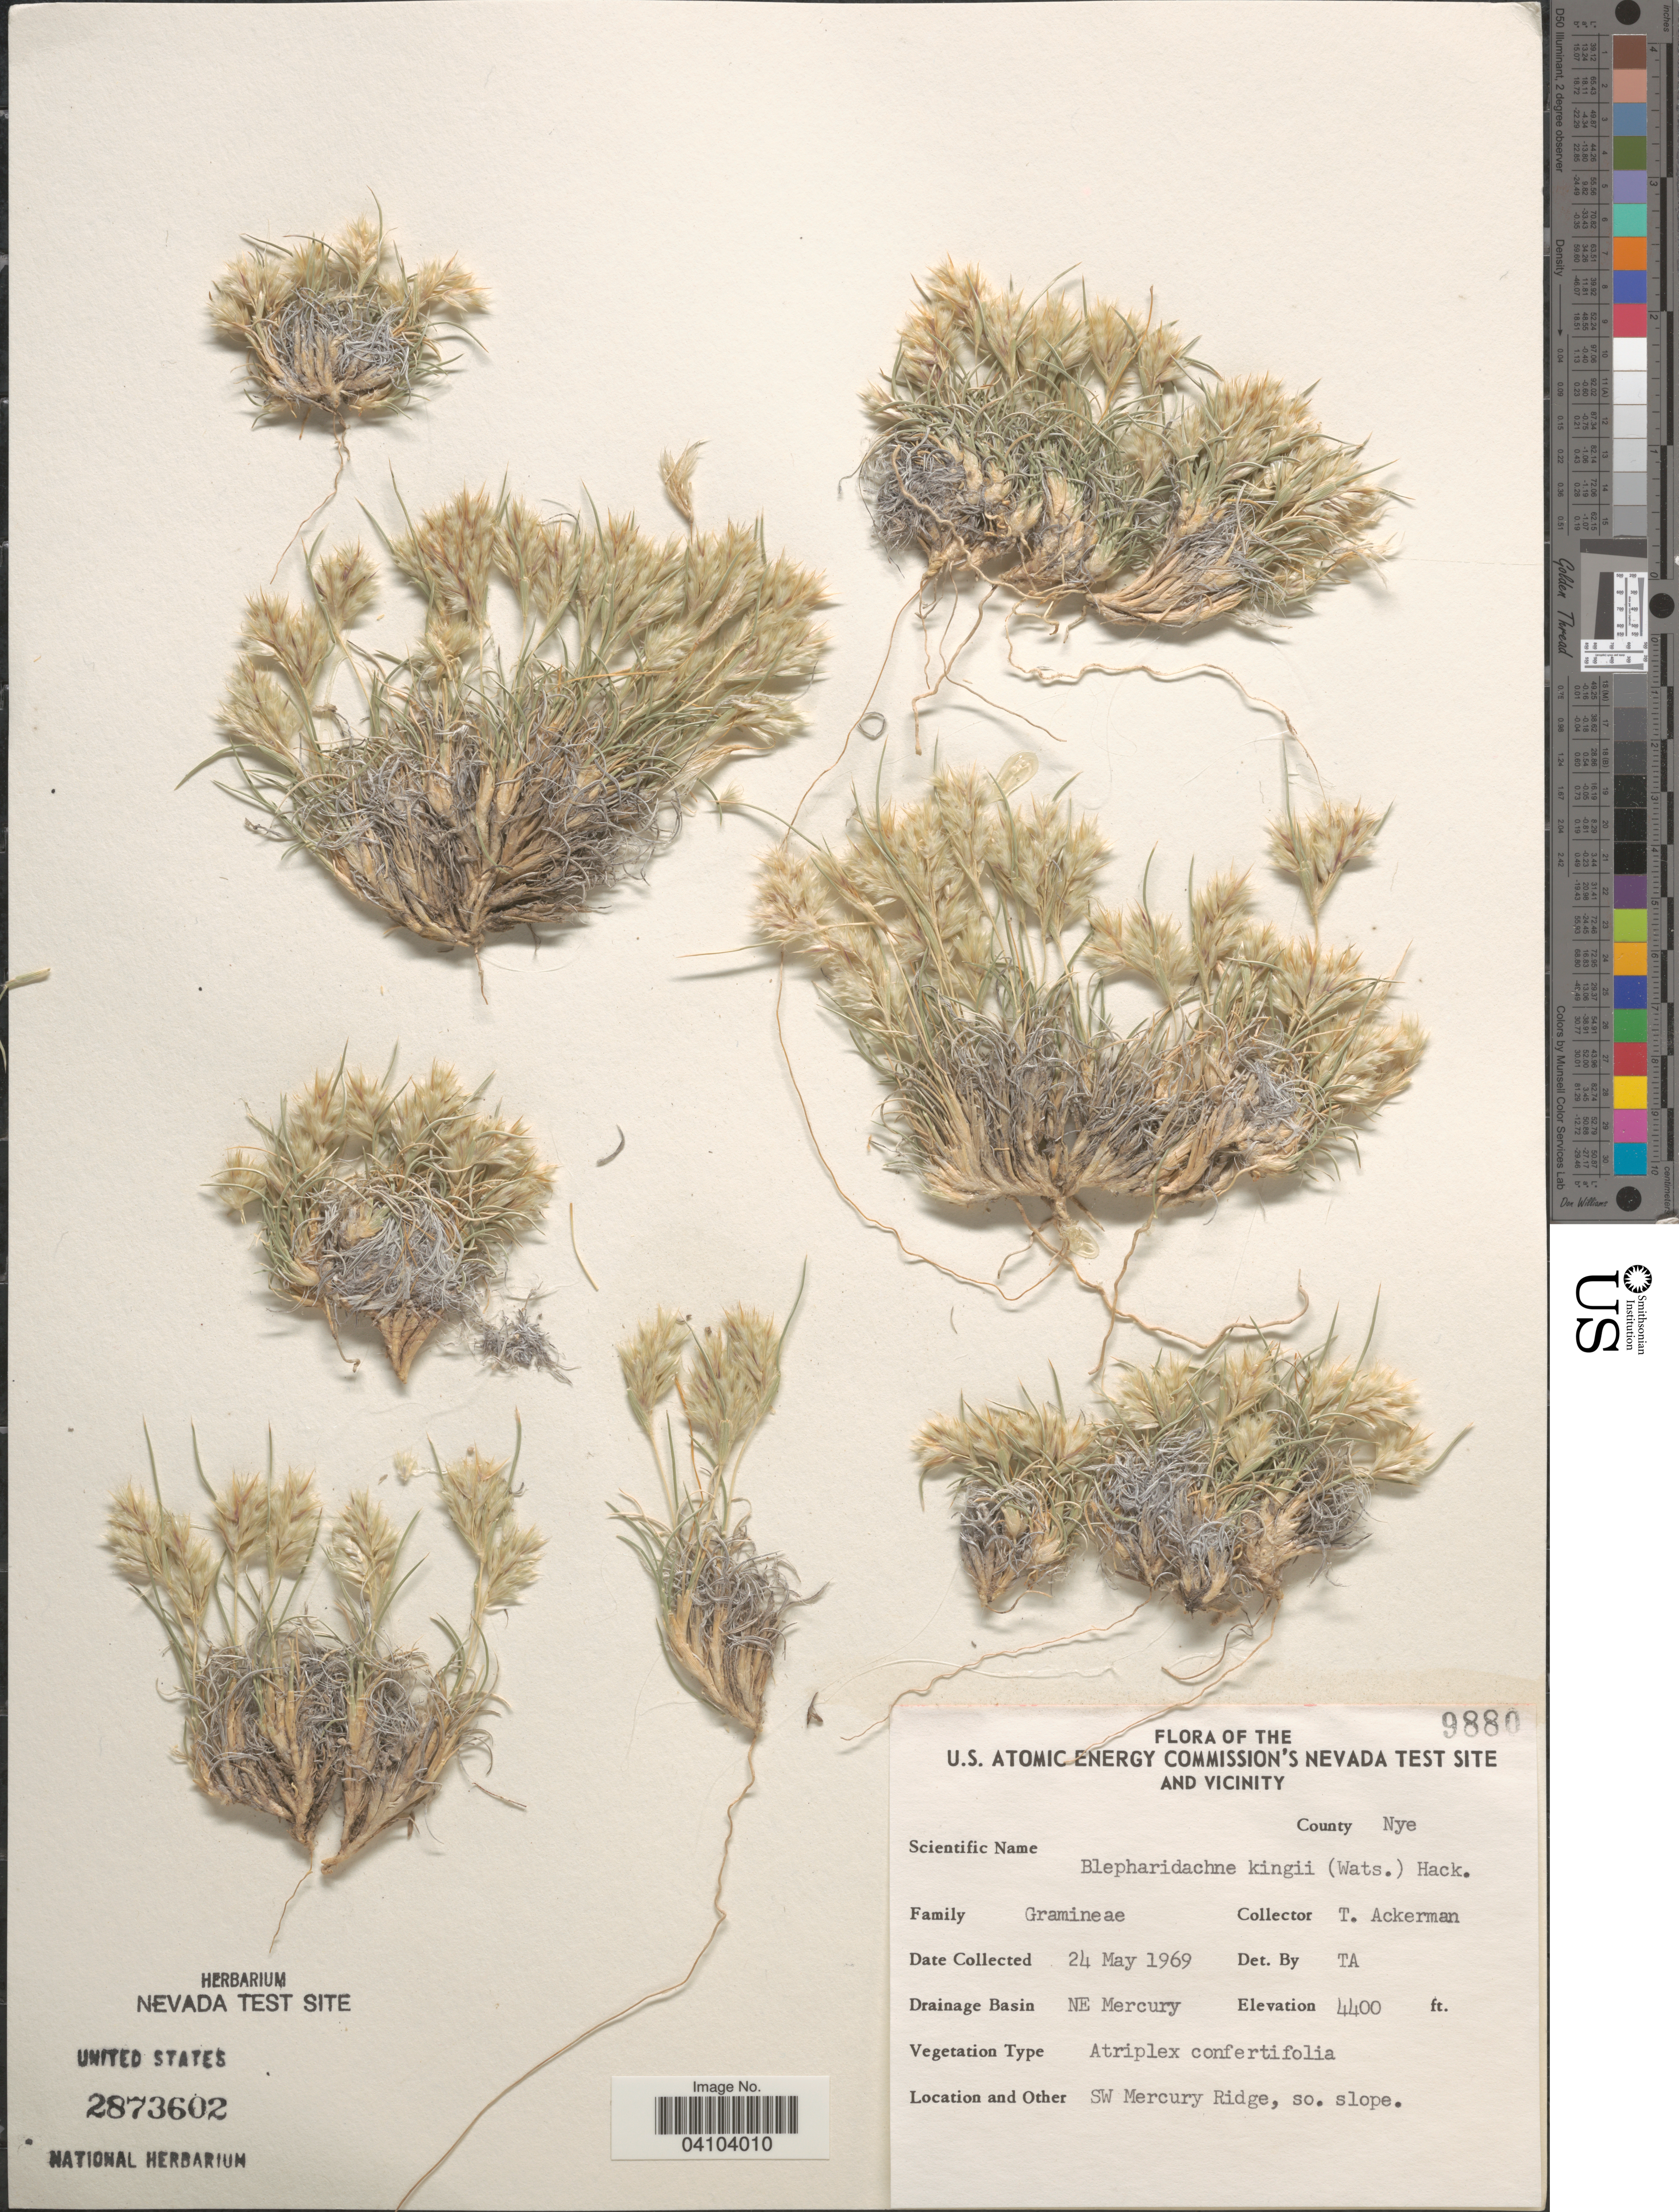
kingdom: Plantae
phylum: Tracheophyta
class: Liliopsida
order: Poales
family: Poaceae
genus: Blepharidachne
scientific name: Blepharidachne kingii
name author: (S. Watson) Hack.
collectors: T. Ackerman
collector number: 9880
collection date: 1969-05-24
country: United States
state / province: Nevada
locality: The U.S. Atomic Energy Commission's Nevada Test Site and vicinity. County Nye. SW Mercury Ridge, so. slope.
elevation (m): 1341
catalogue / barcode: US 2873602